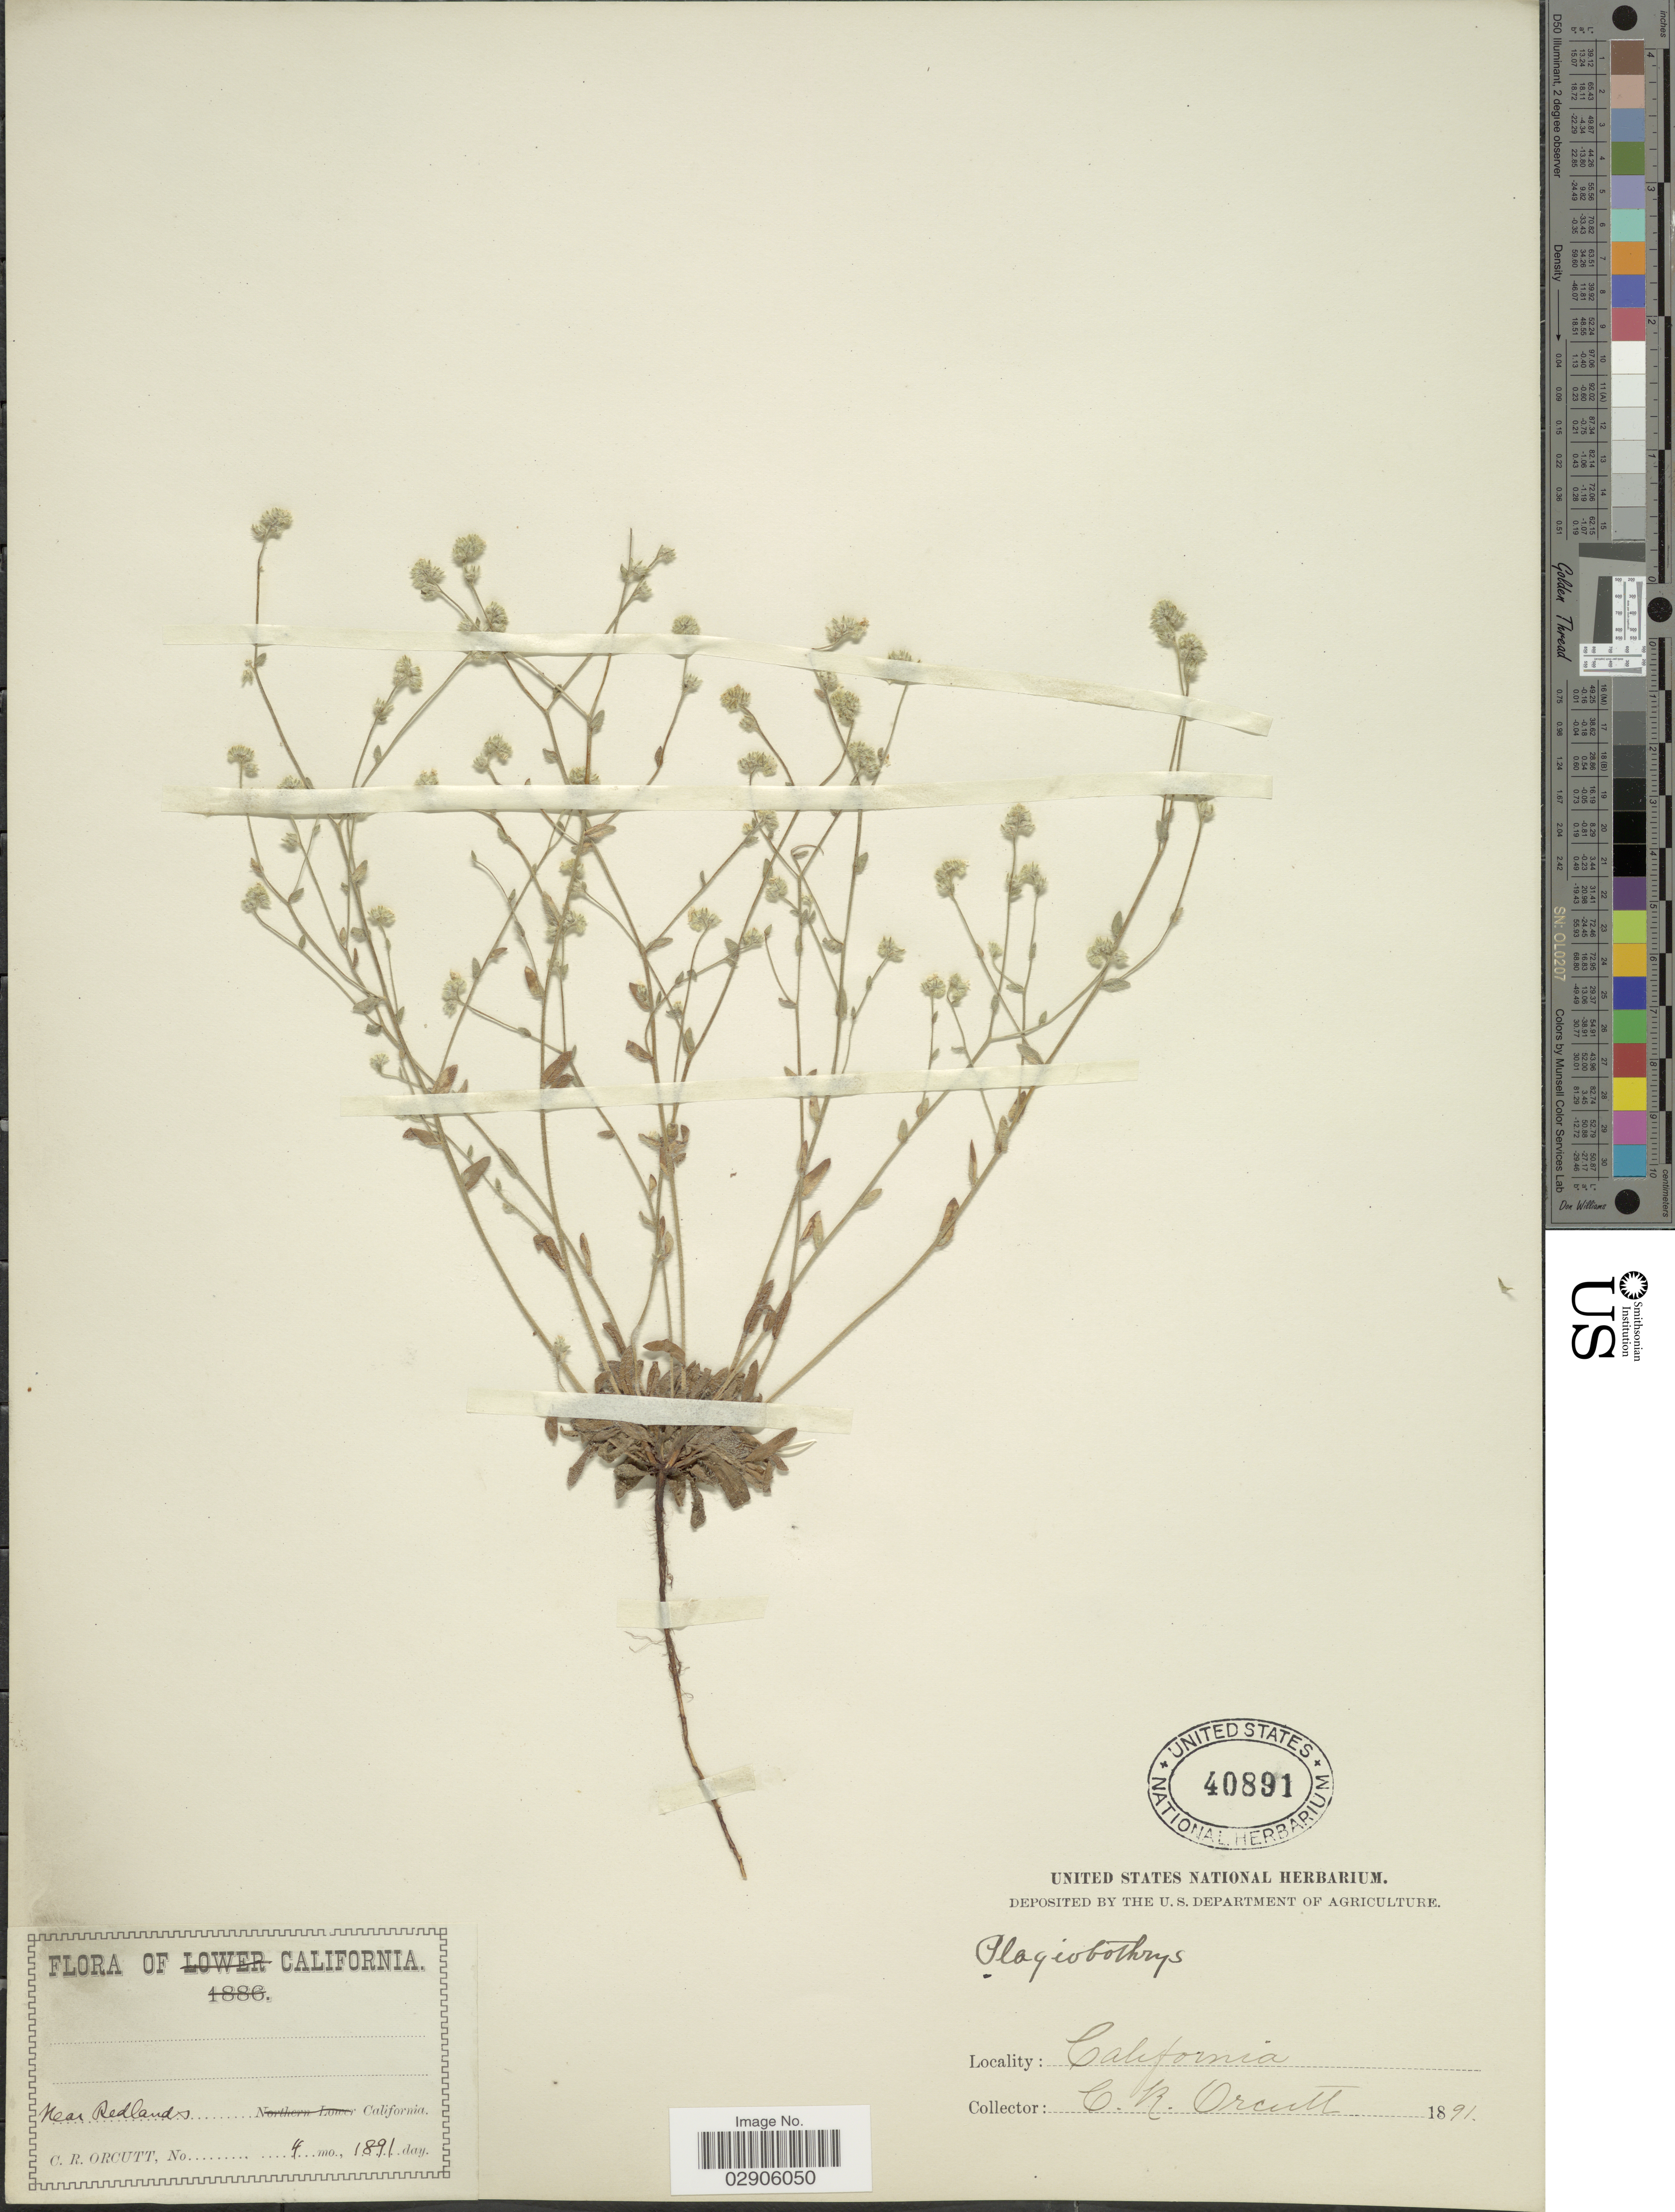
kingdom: Plantae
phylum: Tracheophyta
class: Magnoliopsida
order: Boraginales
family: Boraginaceae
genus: Plagiobothrys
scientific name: Plagiobothrys sp.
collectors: C. R. Orcutt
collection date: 1891-04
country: United States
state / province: California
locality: Near Redlands.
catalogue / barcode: US 40891